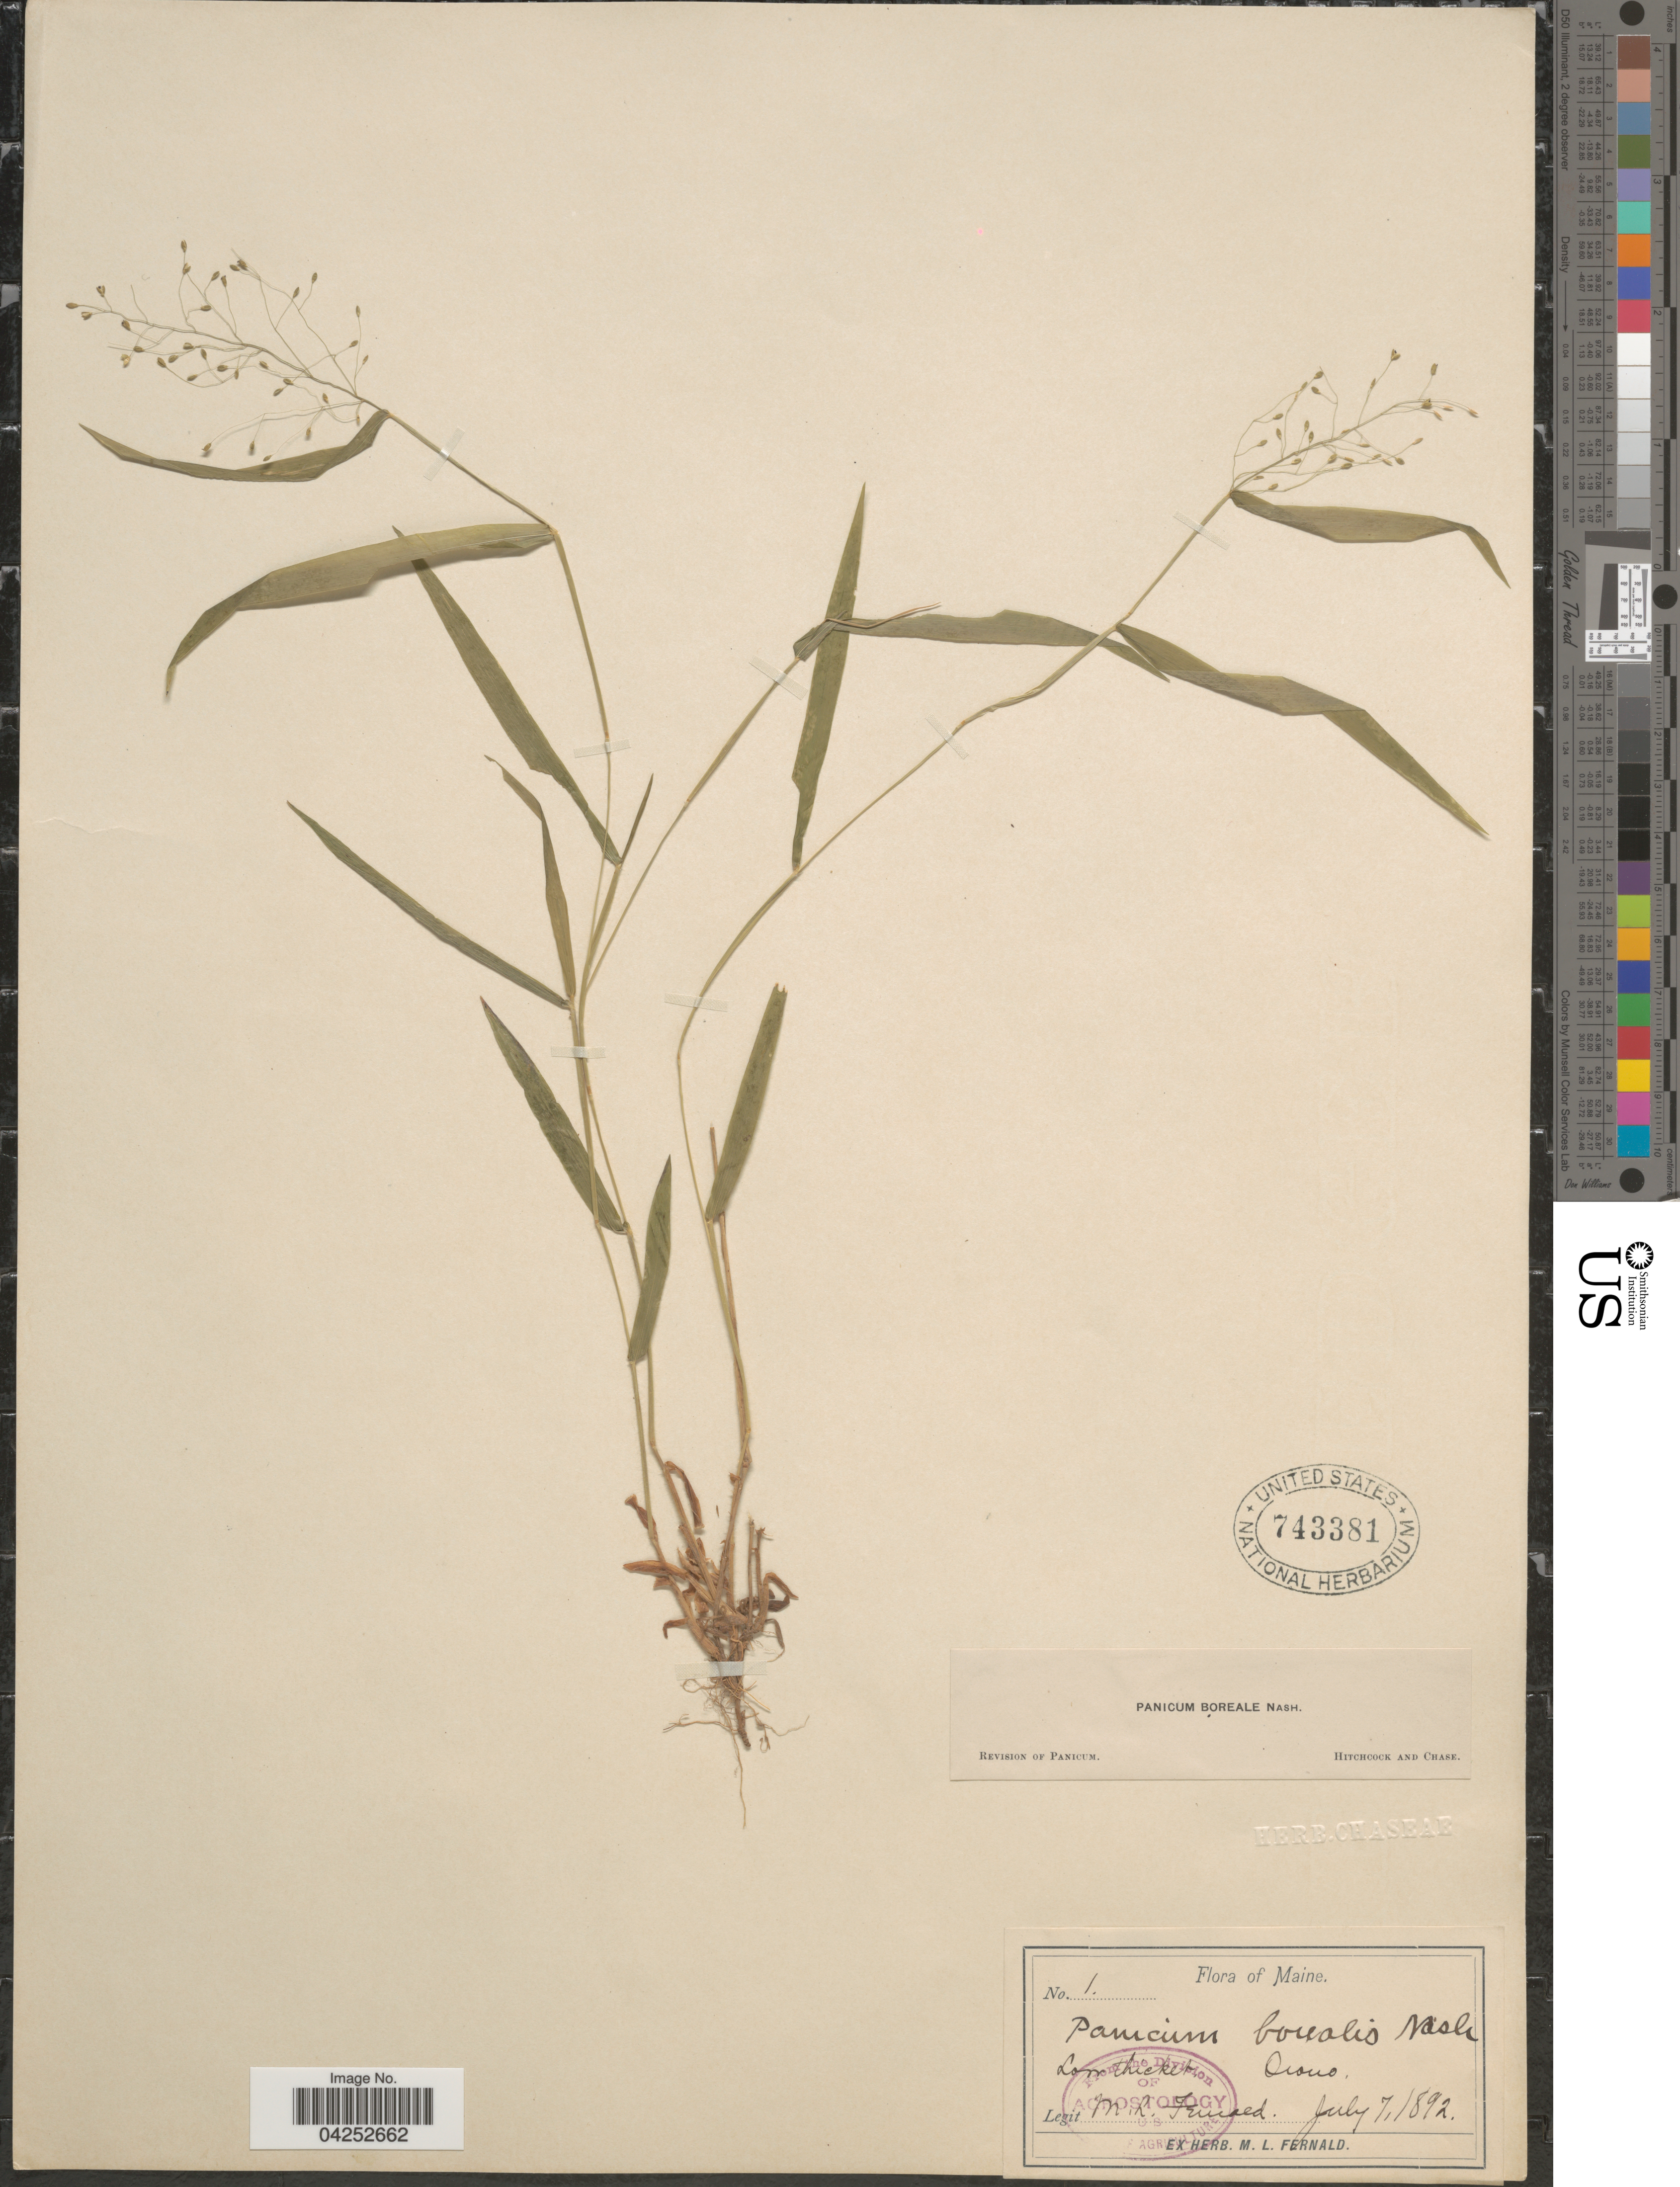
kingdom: Plantae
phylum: Tracheophyta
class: Liliopsida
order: Poales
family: Poaceae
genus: Dichanthelium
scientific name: Dichanthelium boreale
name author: (Nash) Freckmann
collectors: M. L. Fernald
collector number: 1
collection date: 1892-07-07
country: United States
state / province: Maine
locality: Orono.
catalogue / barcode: US 743381